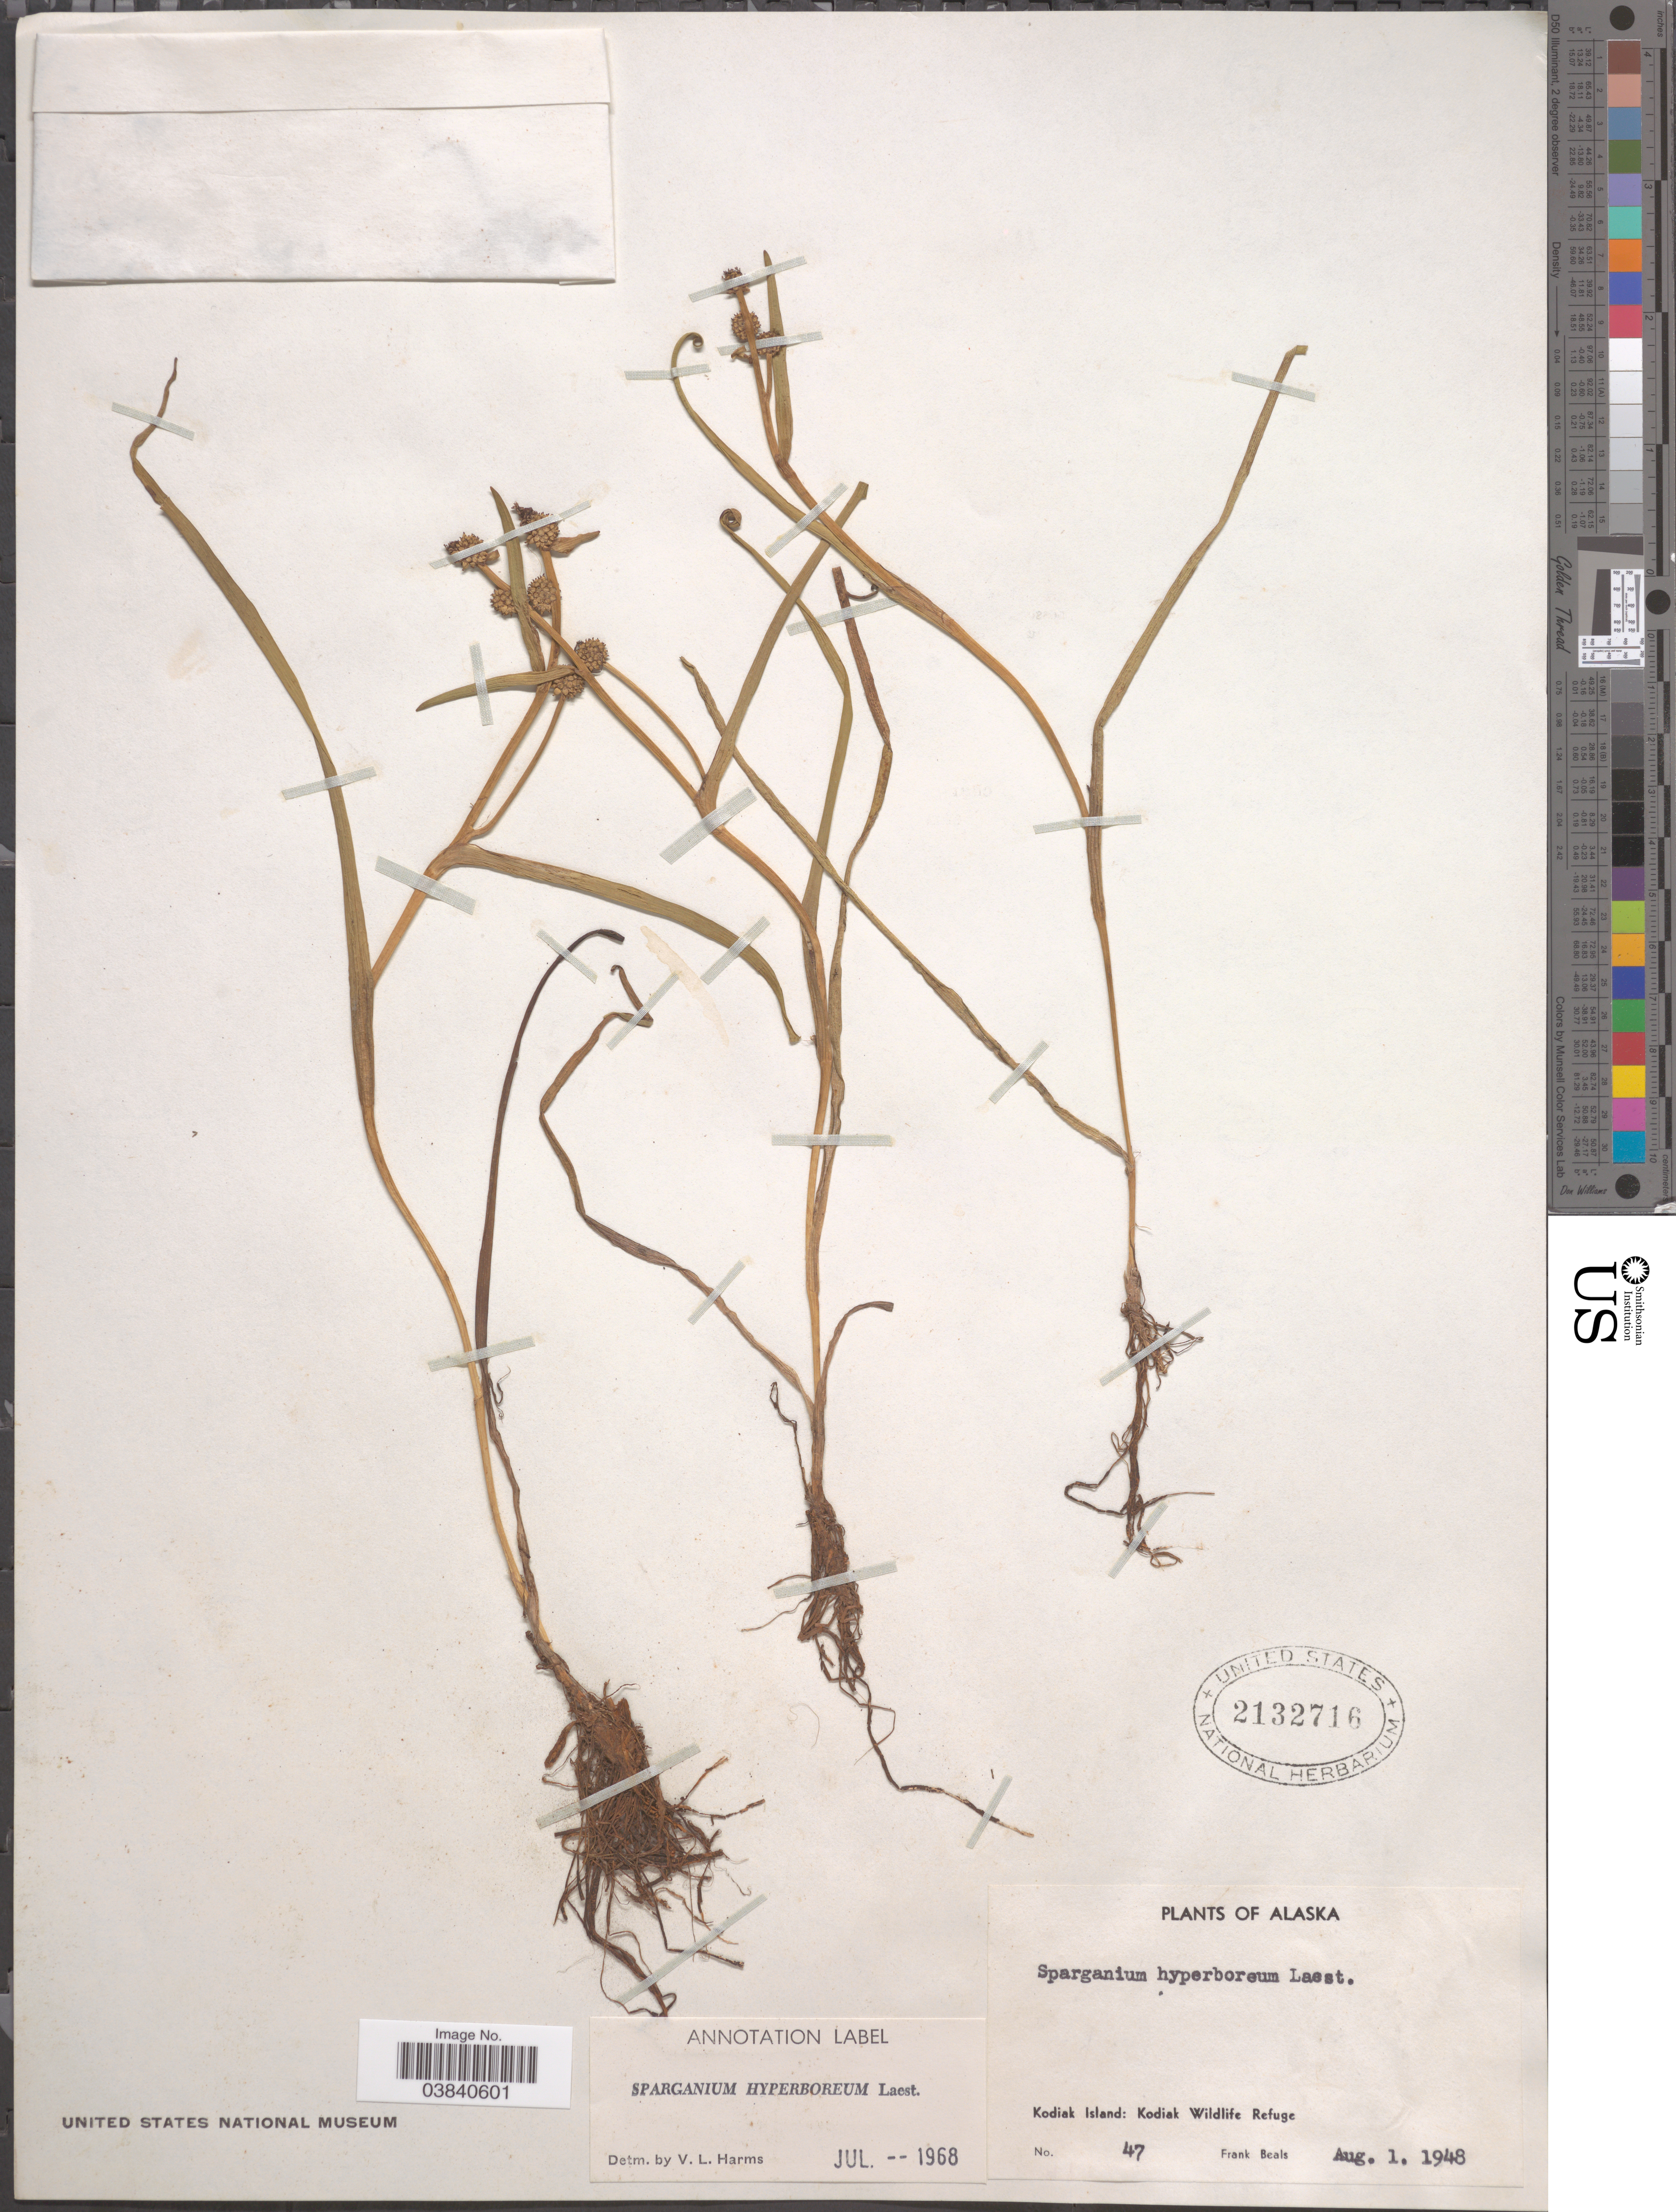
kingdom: Plantae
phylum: Tracheophyta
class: Liliopsida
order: Poales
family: Typhaceae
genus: Sparganium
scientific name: Sparganium hyperboreum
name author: Beurl. ex Laest.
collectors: F. Beals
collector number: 47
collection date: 1948-08-01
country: United States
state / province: Alaska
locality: Kodiak Island: Kodiak Wildlife Refuge.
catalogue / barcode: US 2132716